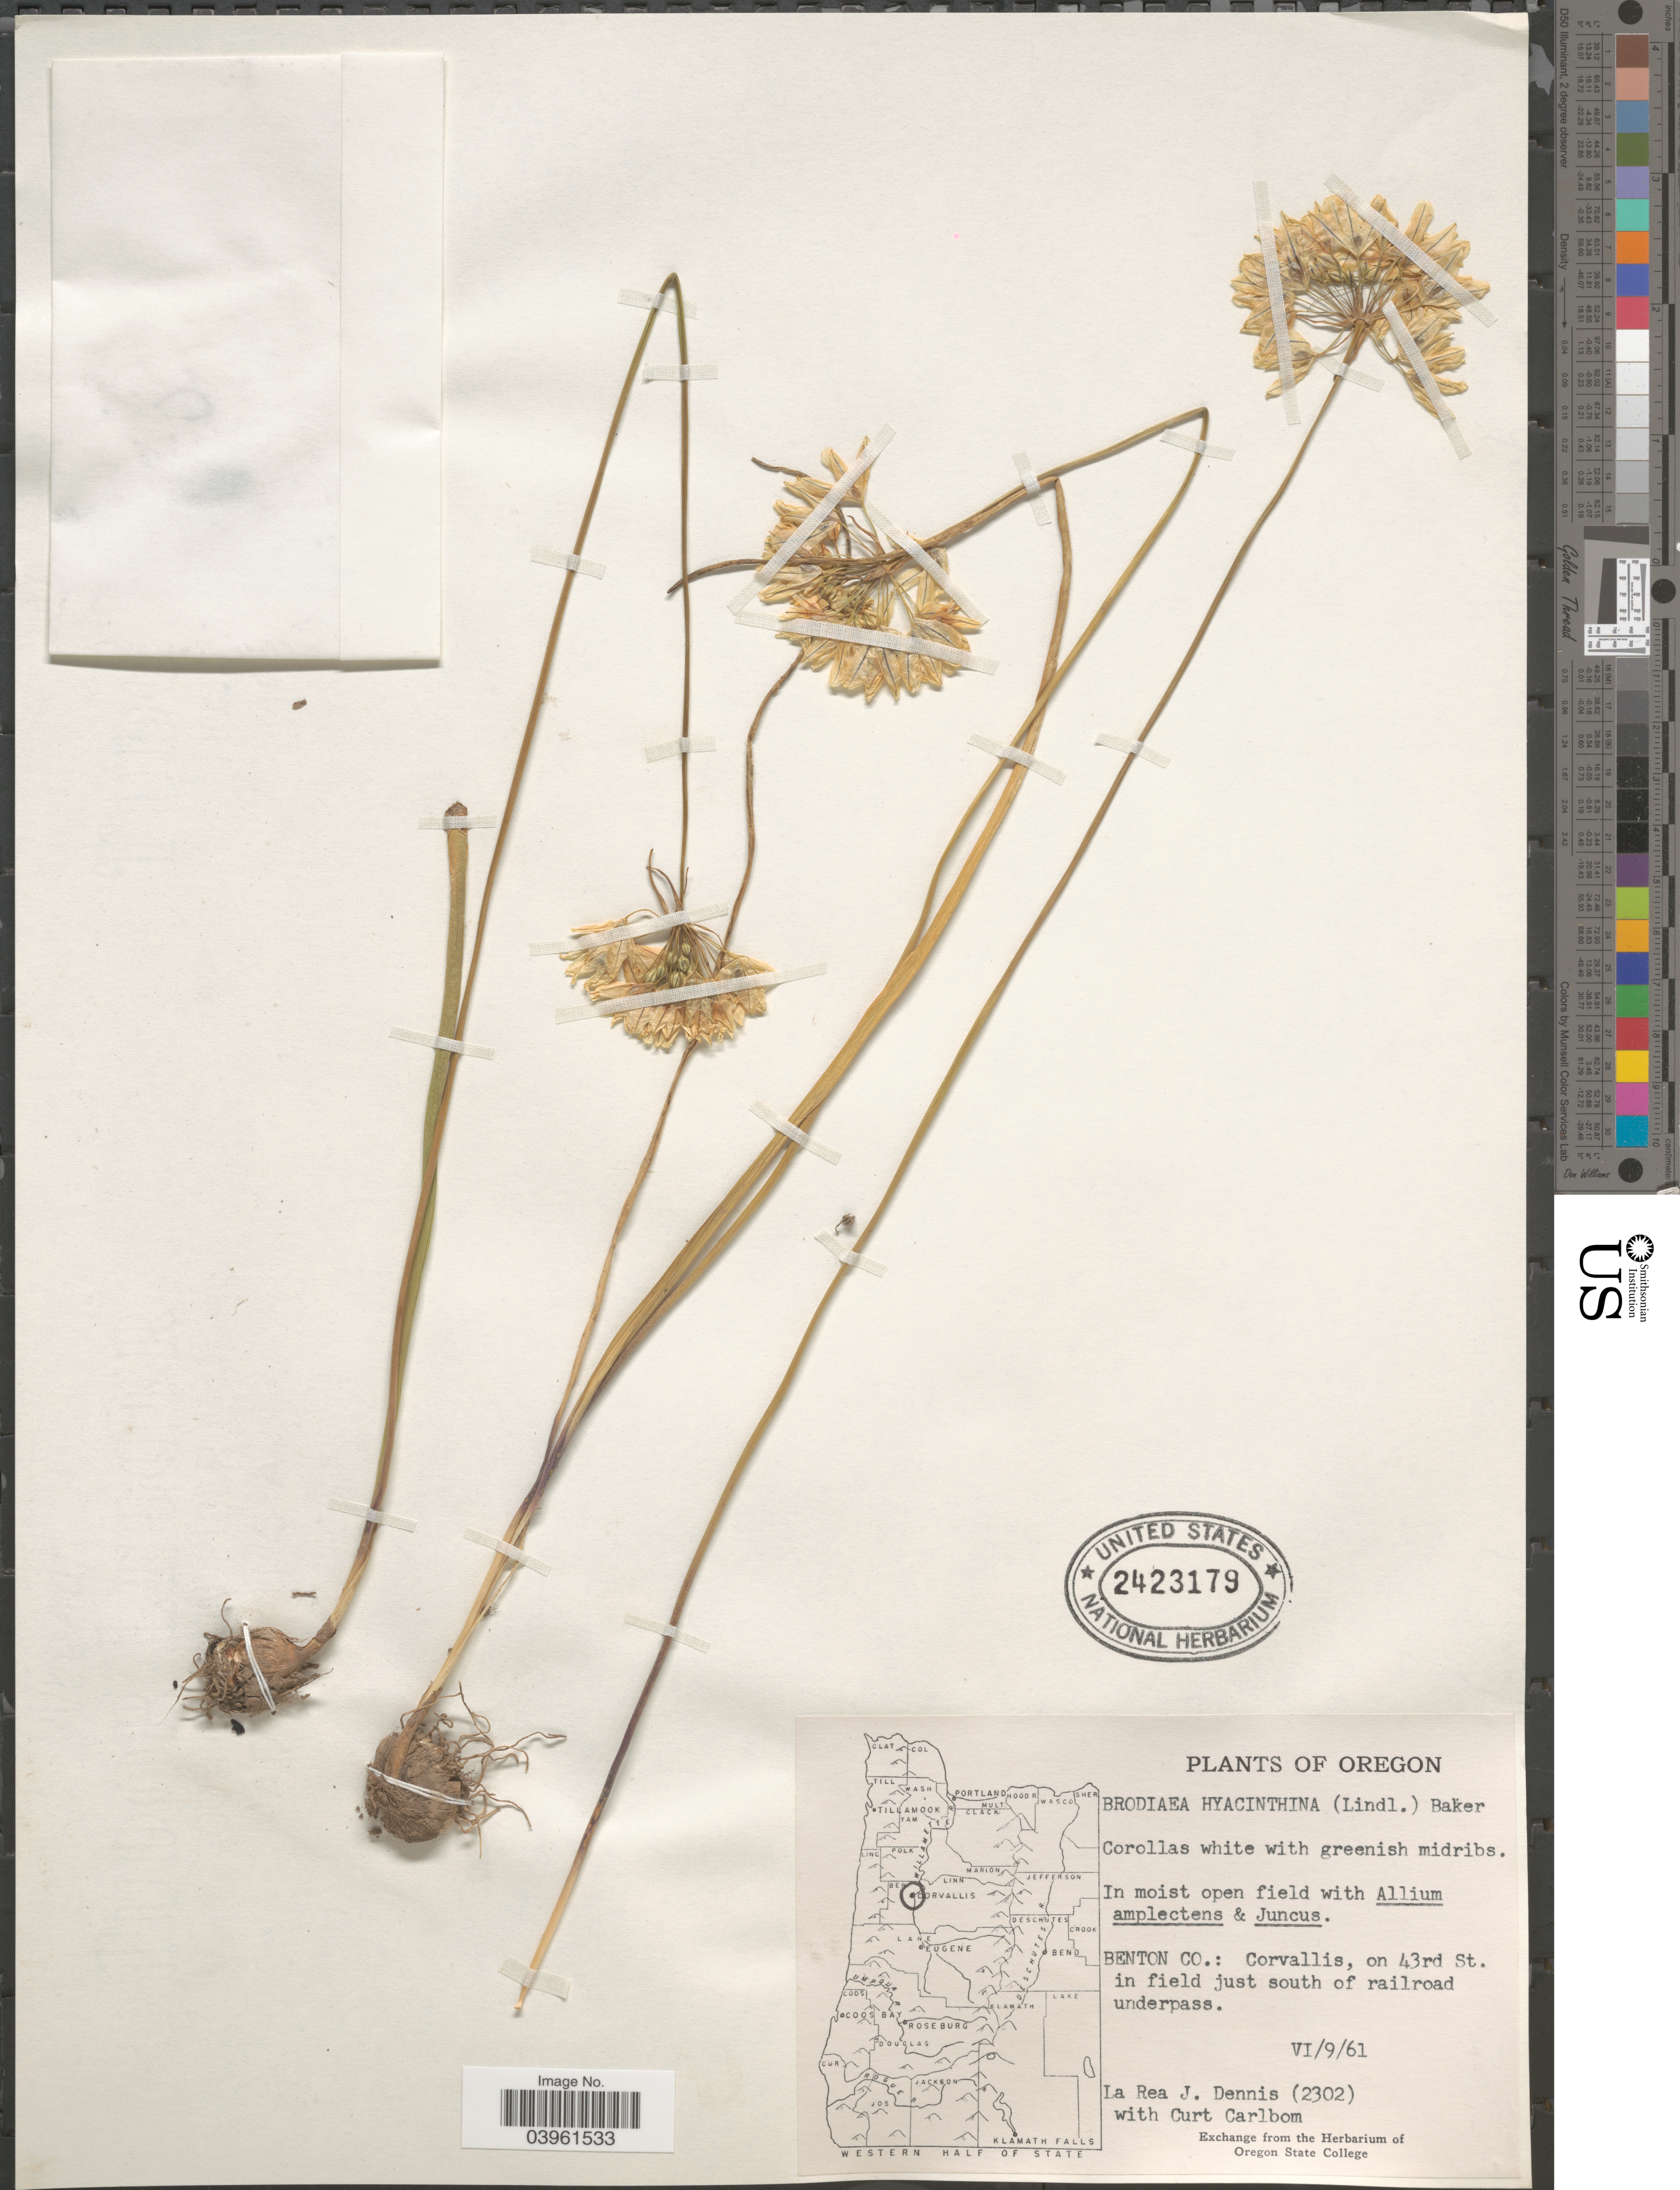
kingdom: Plantae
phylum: Tracheophyta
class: Liliopsida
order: Asparagales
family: Asparagaceae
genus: Triteleia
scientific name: Triteleia hyacinthina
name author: (Lindl.) Greene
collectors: L. Dennis & C. Carlbom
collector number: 2302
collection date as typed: Transcribed d/m/y: 9/6/61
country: United States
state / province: Oregon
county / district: Benton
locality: Benton Co.: Corvallis, on 43rd St. in field just south of railroad underpass.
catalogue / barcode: US 2423179